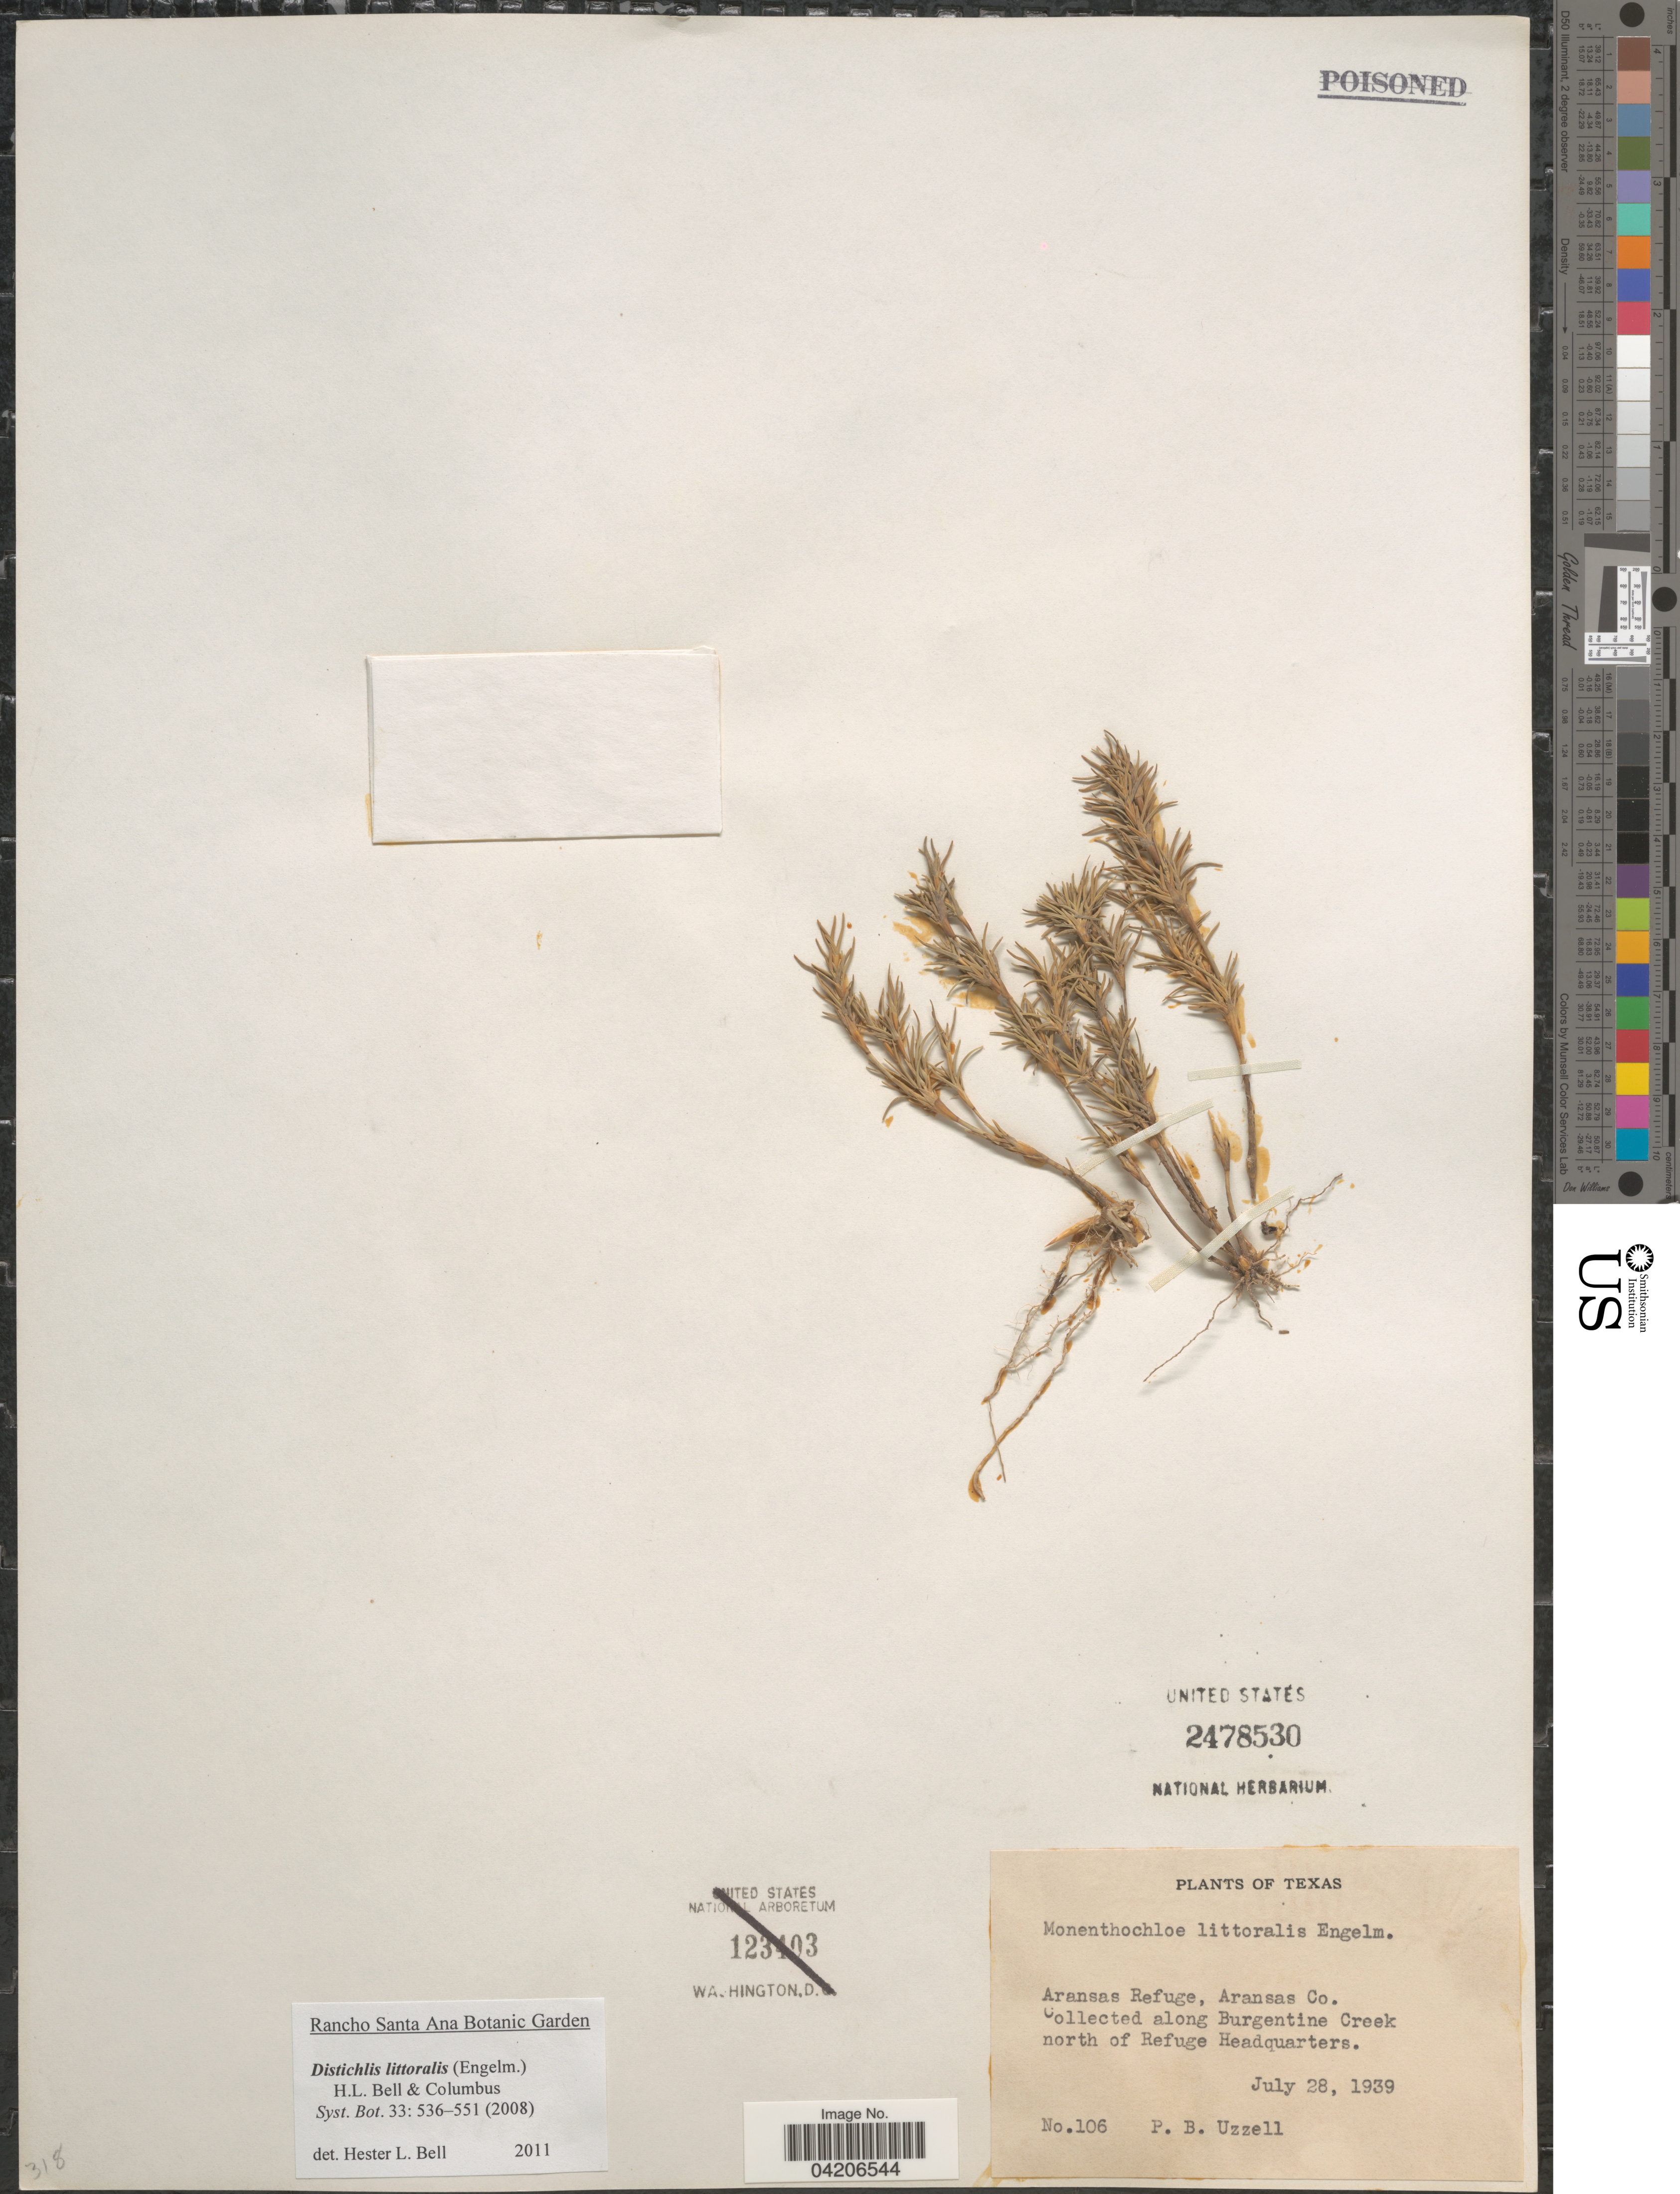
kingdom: Plantae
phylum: Tracheophyta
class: Liliopsida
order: Poales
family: Poaceae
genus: Distichlis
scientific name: Distichlis littoralis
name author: (Engelm.) H.L. Bell & Columbus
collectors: P. Uzzell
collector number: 106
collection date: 1939-07-28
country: United States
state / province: Texas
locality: Aransas Refuge, Aransas Co. Along Burgentine Creek north of Refuge Headquarters.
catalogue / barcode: US 2478530